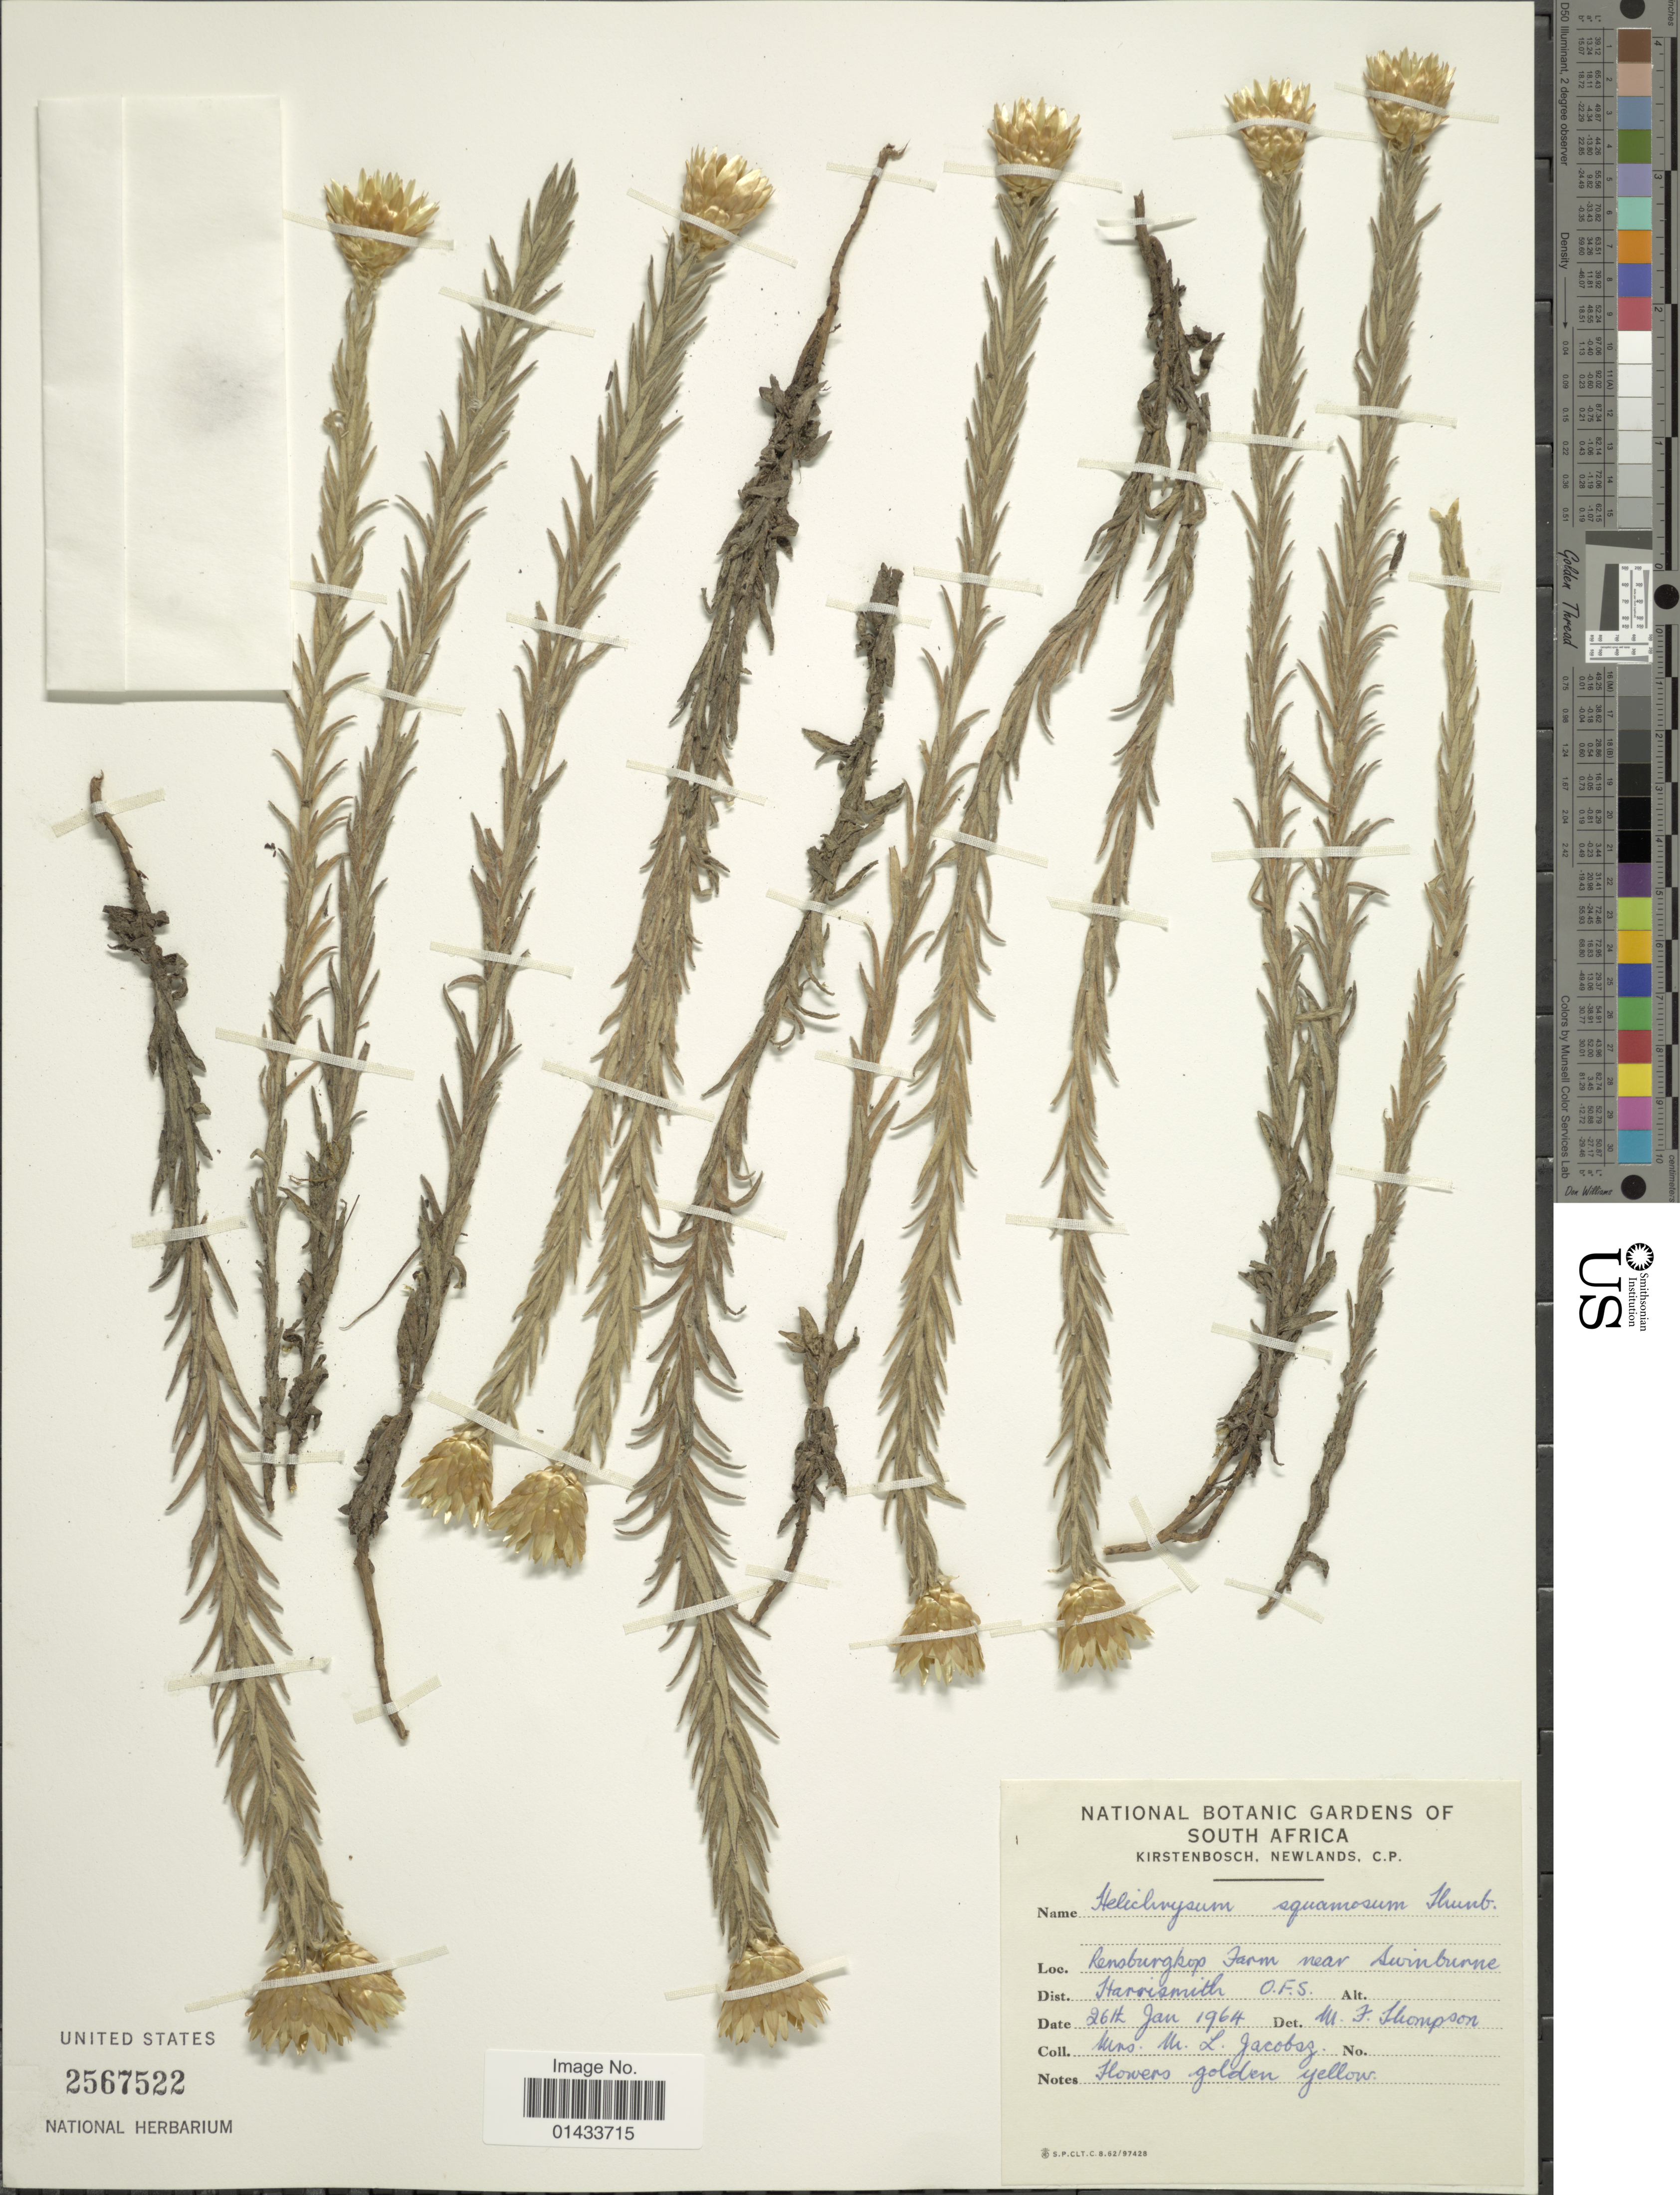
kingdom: Plantae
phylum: Tracheophyta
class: Magnoliopsida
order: Asterales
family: Asteraceae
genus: Helichrysum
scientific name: Helichrysum squamosum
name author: Thunb.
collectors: M. Jacobs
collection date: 1964-01-26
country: South Africa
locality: Renoburgkop Farm near Swinburne, Dist. Harrismith O. F. S.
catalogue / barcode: US 2567522